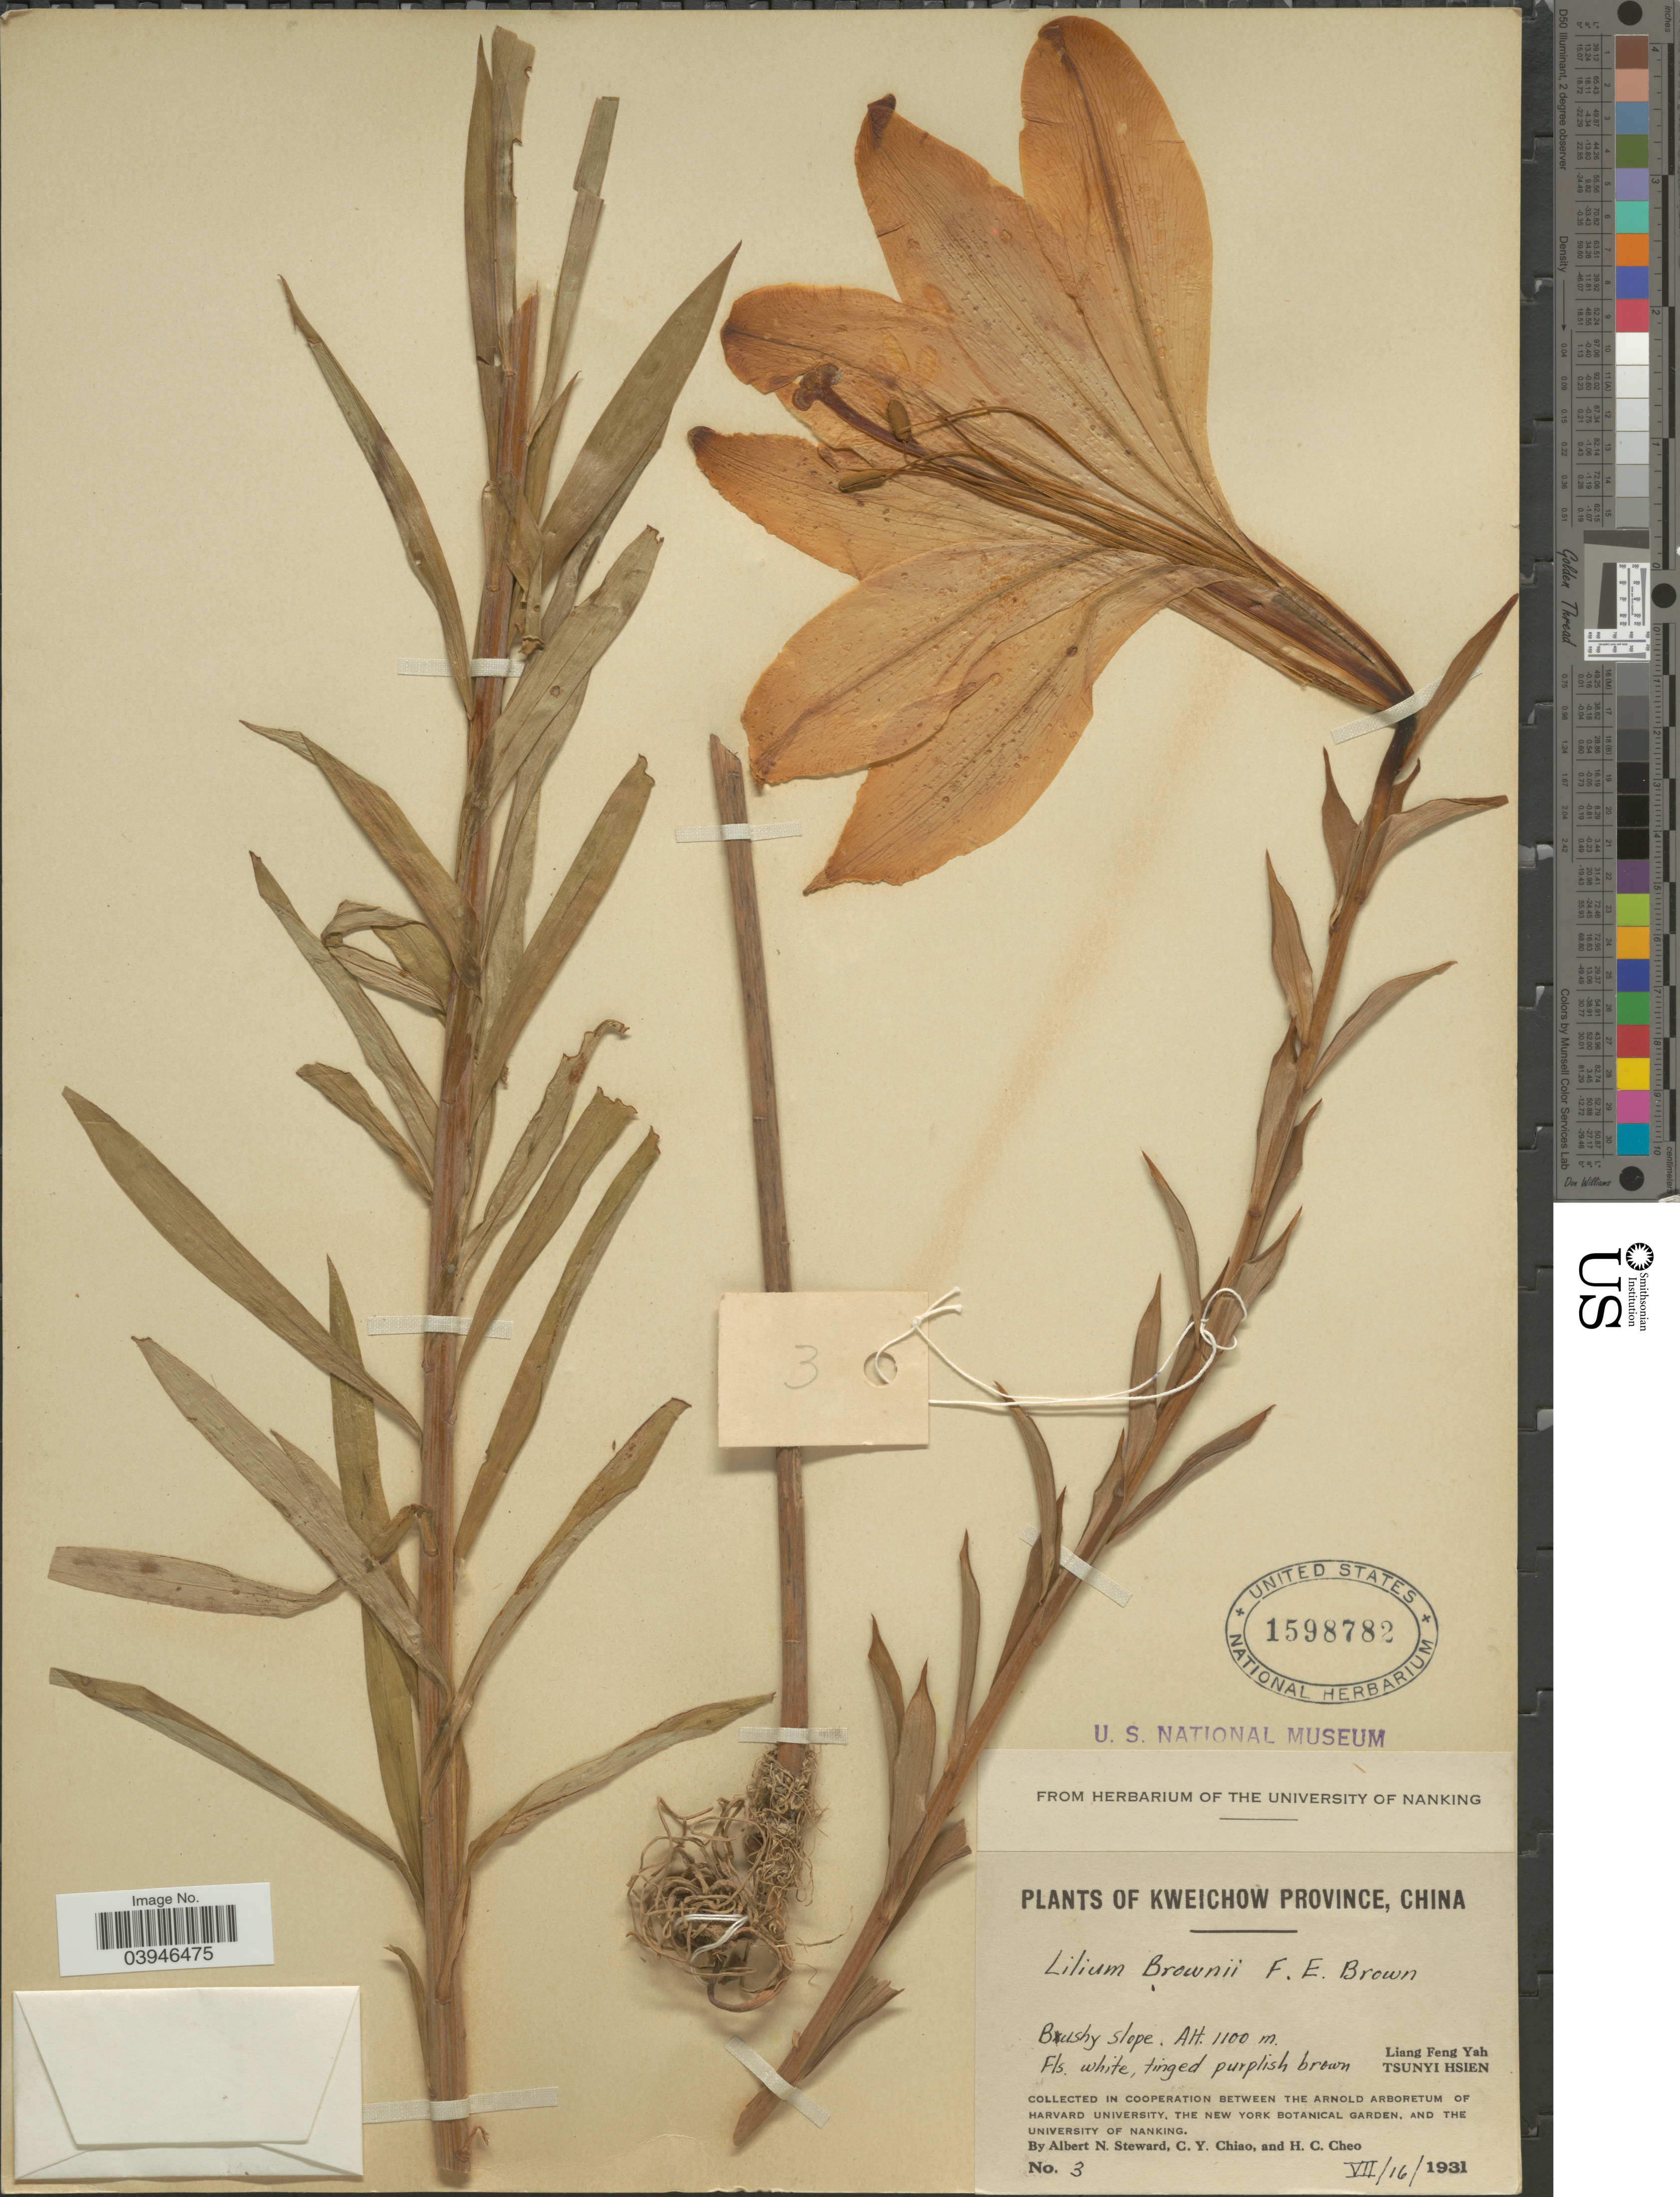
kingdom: Plantae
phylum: Tracheophyta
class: Liliopsida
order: Liliales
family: Liliaceae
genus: Lilium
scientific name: Lilium brownii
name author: F.E. Br. ex Miellez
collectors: A. N. Steward, C. Y. Chiao & H. Cheo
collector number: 3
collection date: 1931-07-16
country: China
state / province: Guizhou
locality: Kweichow Province. Liang Feng Yah. Tsunyi Hsien.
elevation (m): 1100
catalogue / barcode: US 1598782